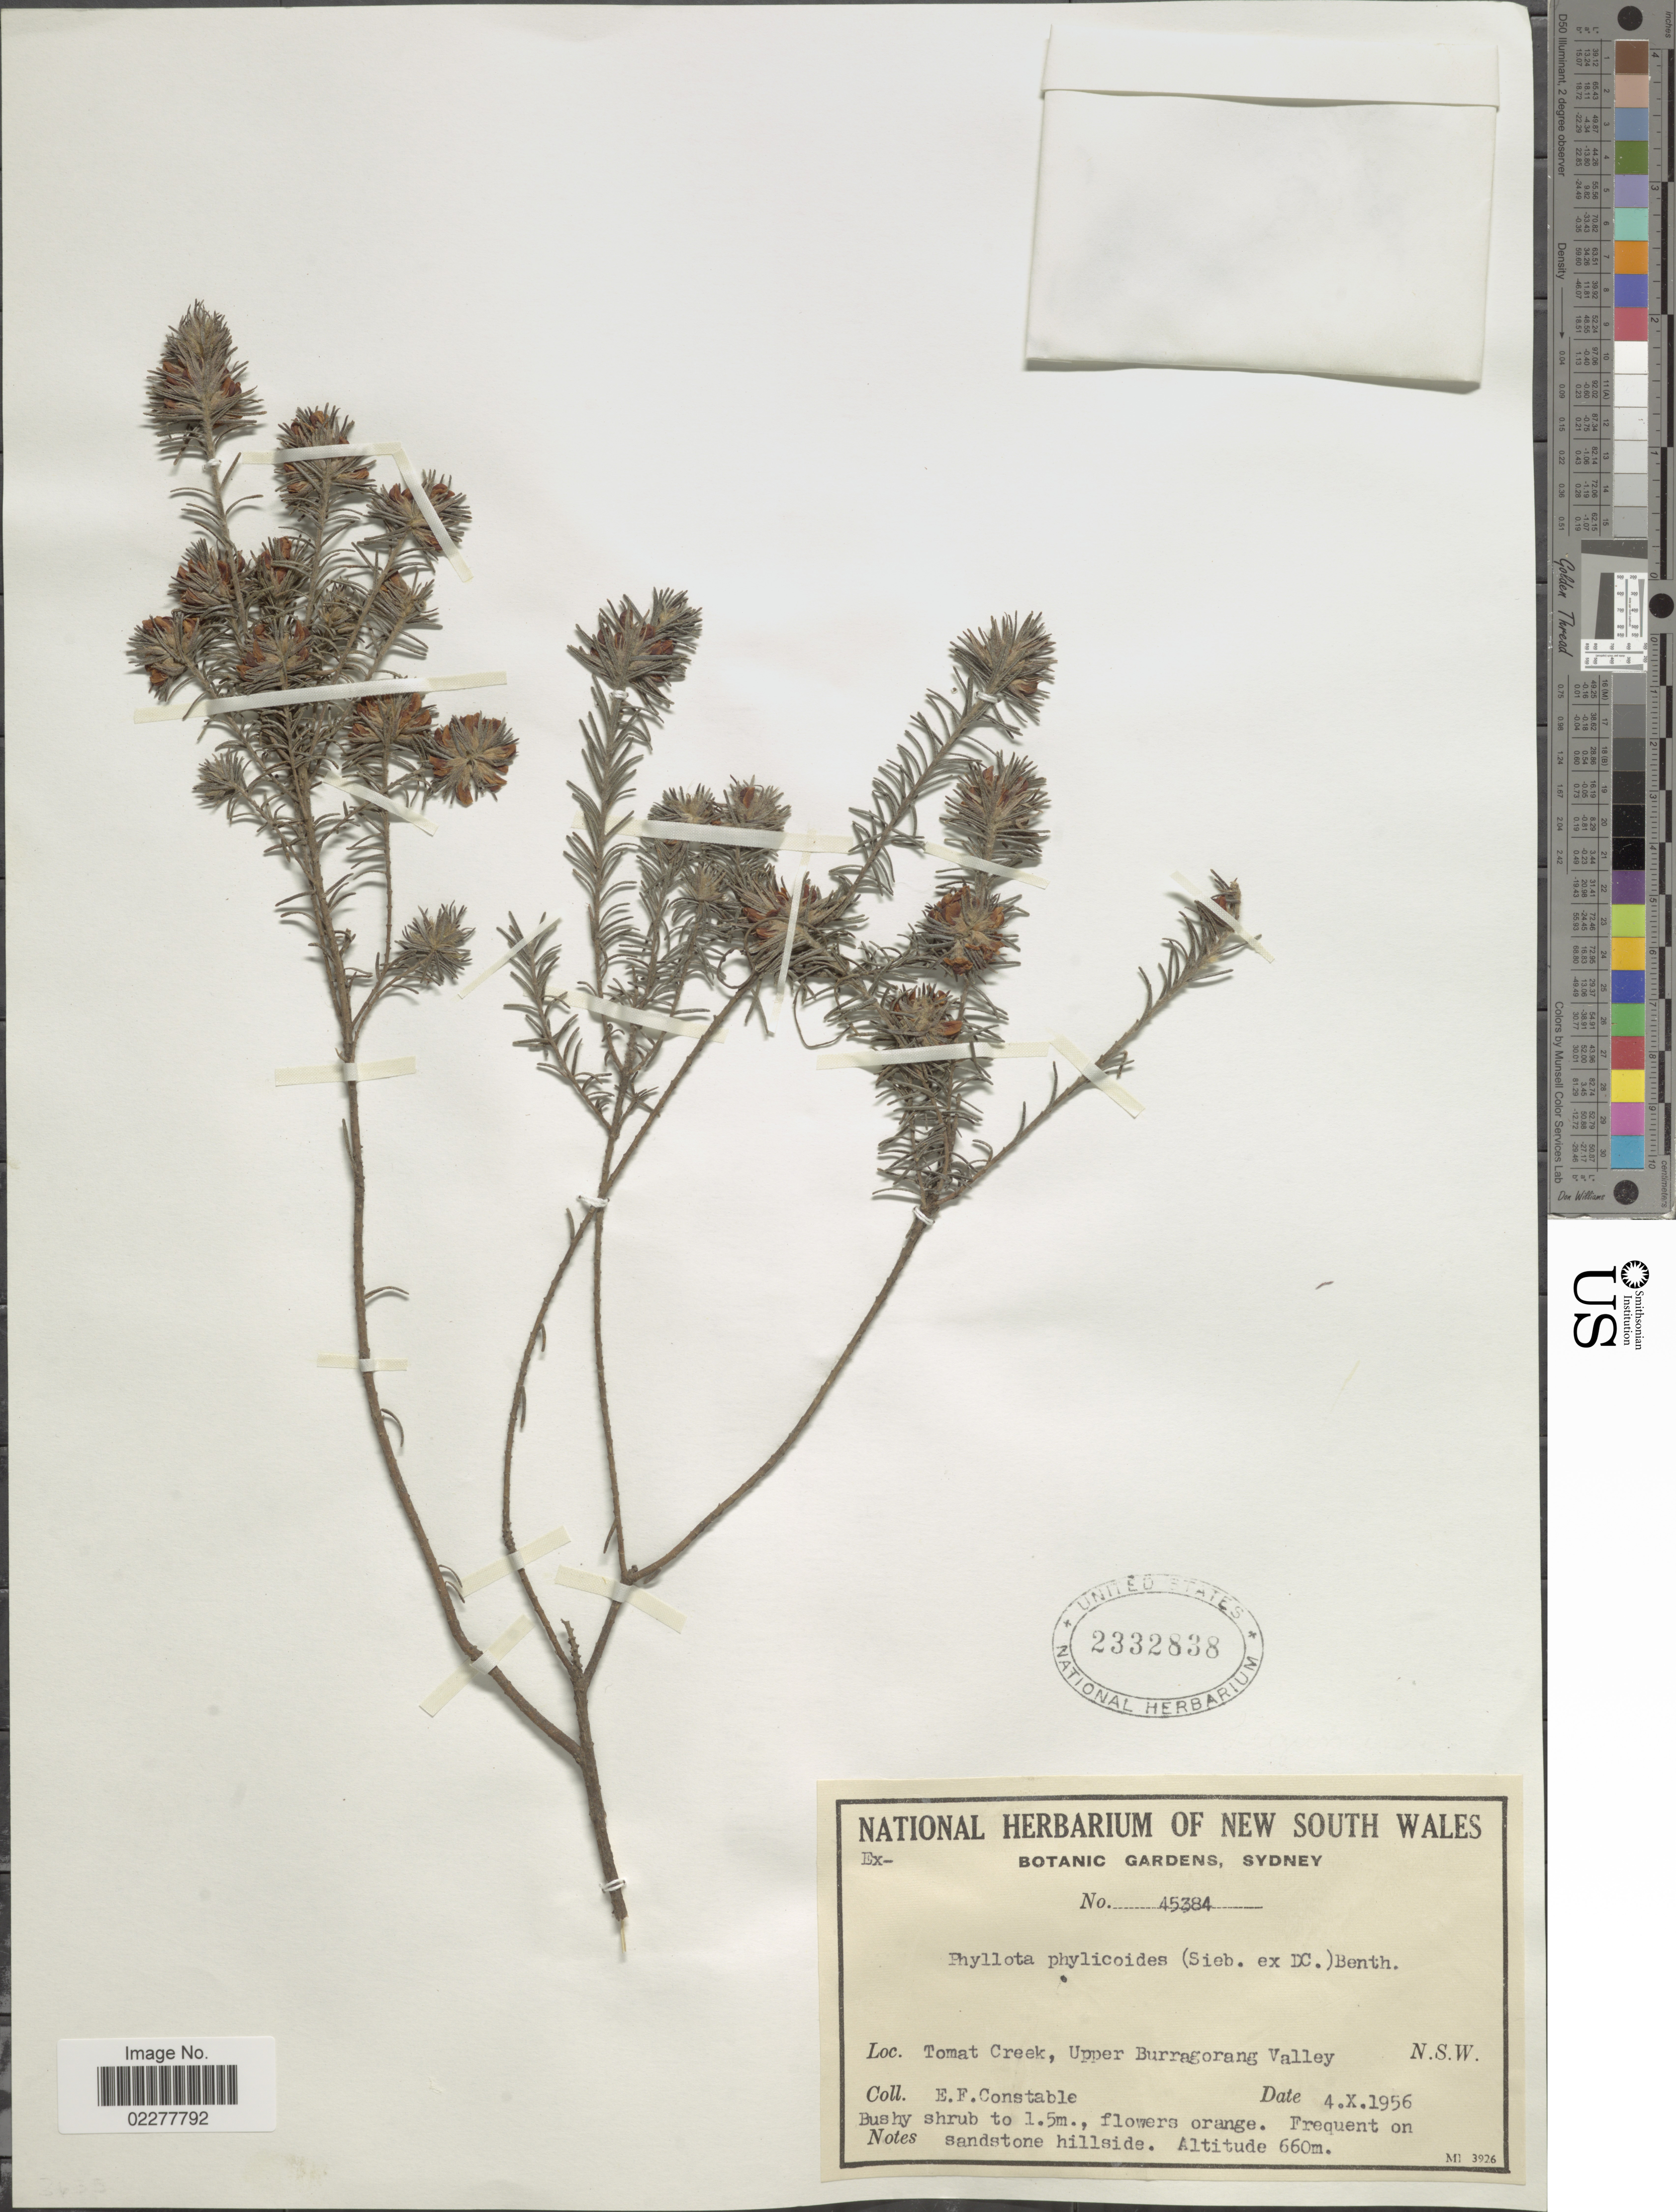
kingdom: Plantae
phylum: Tracheophyta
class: Magnoliopsida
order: Fabales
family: Fabaceae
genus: Phyllota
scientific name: Phyllota phylicoides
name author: Benth.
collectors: E. F. Constable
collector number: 45384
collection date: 1956-10-01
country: Australia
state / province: New South Wales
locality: Tomat Creek, Upper Burragorang Valley. N.S.W.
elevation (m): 660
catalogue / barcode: US 2332838